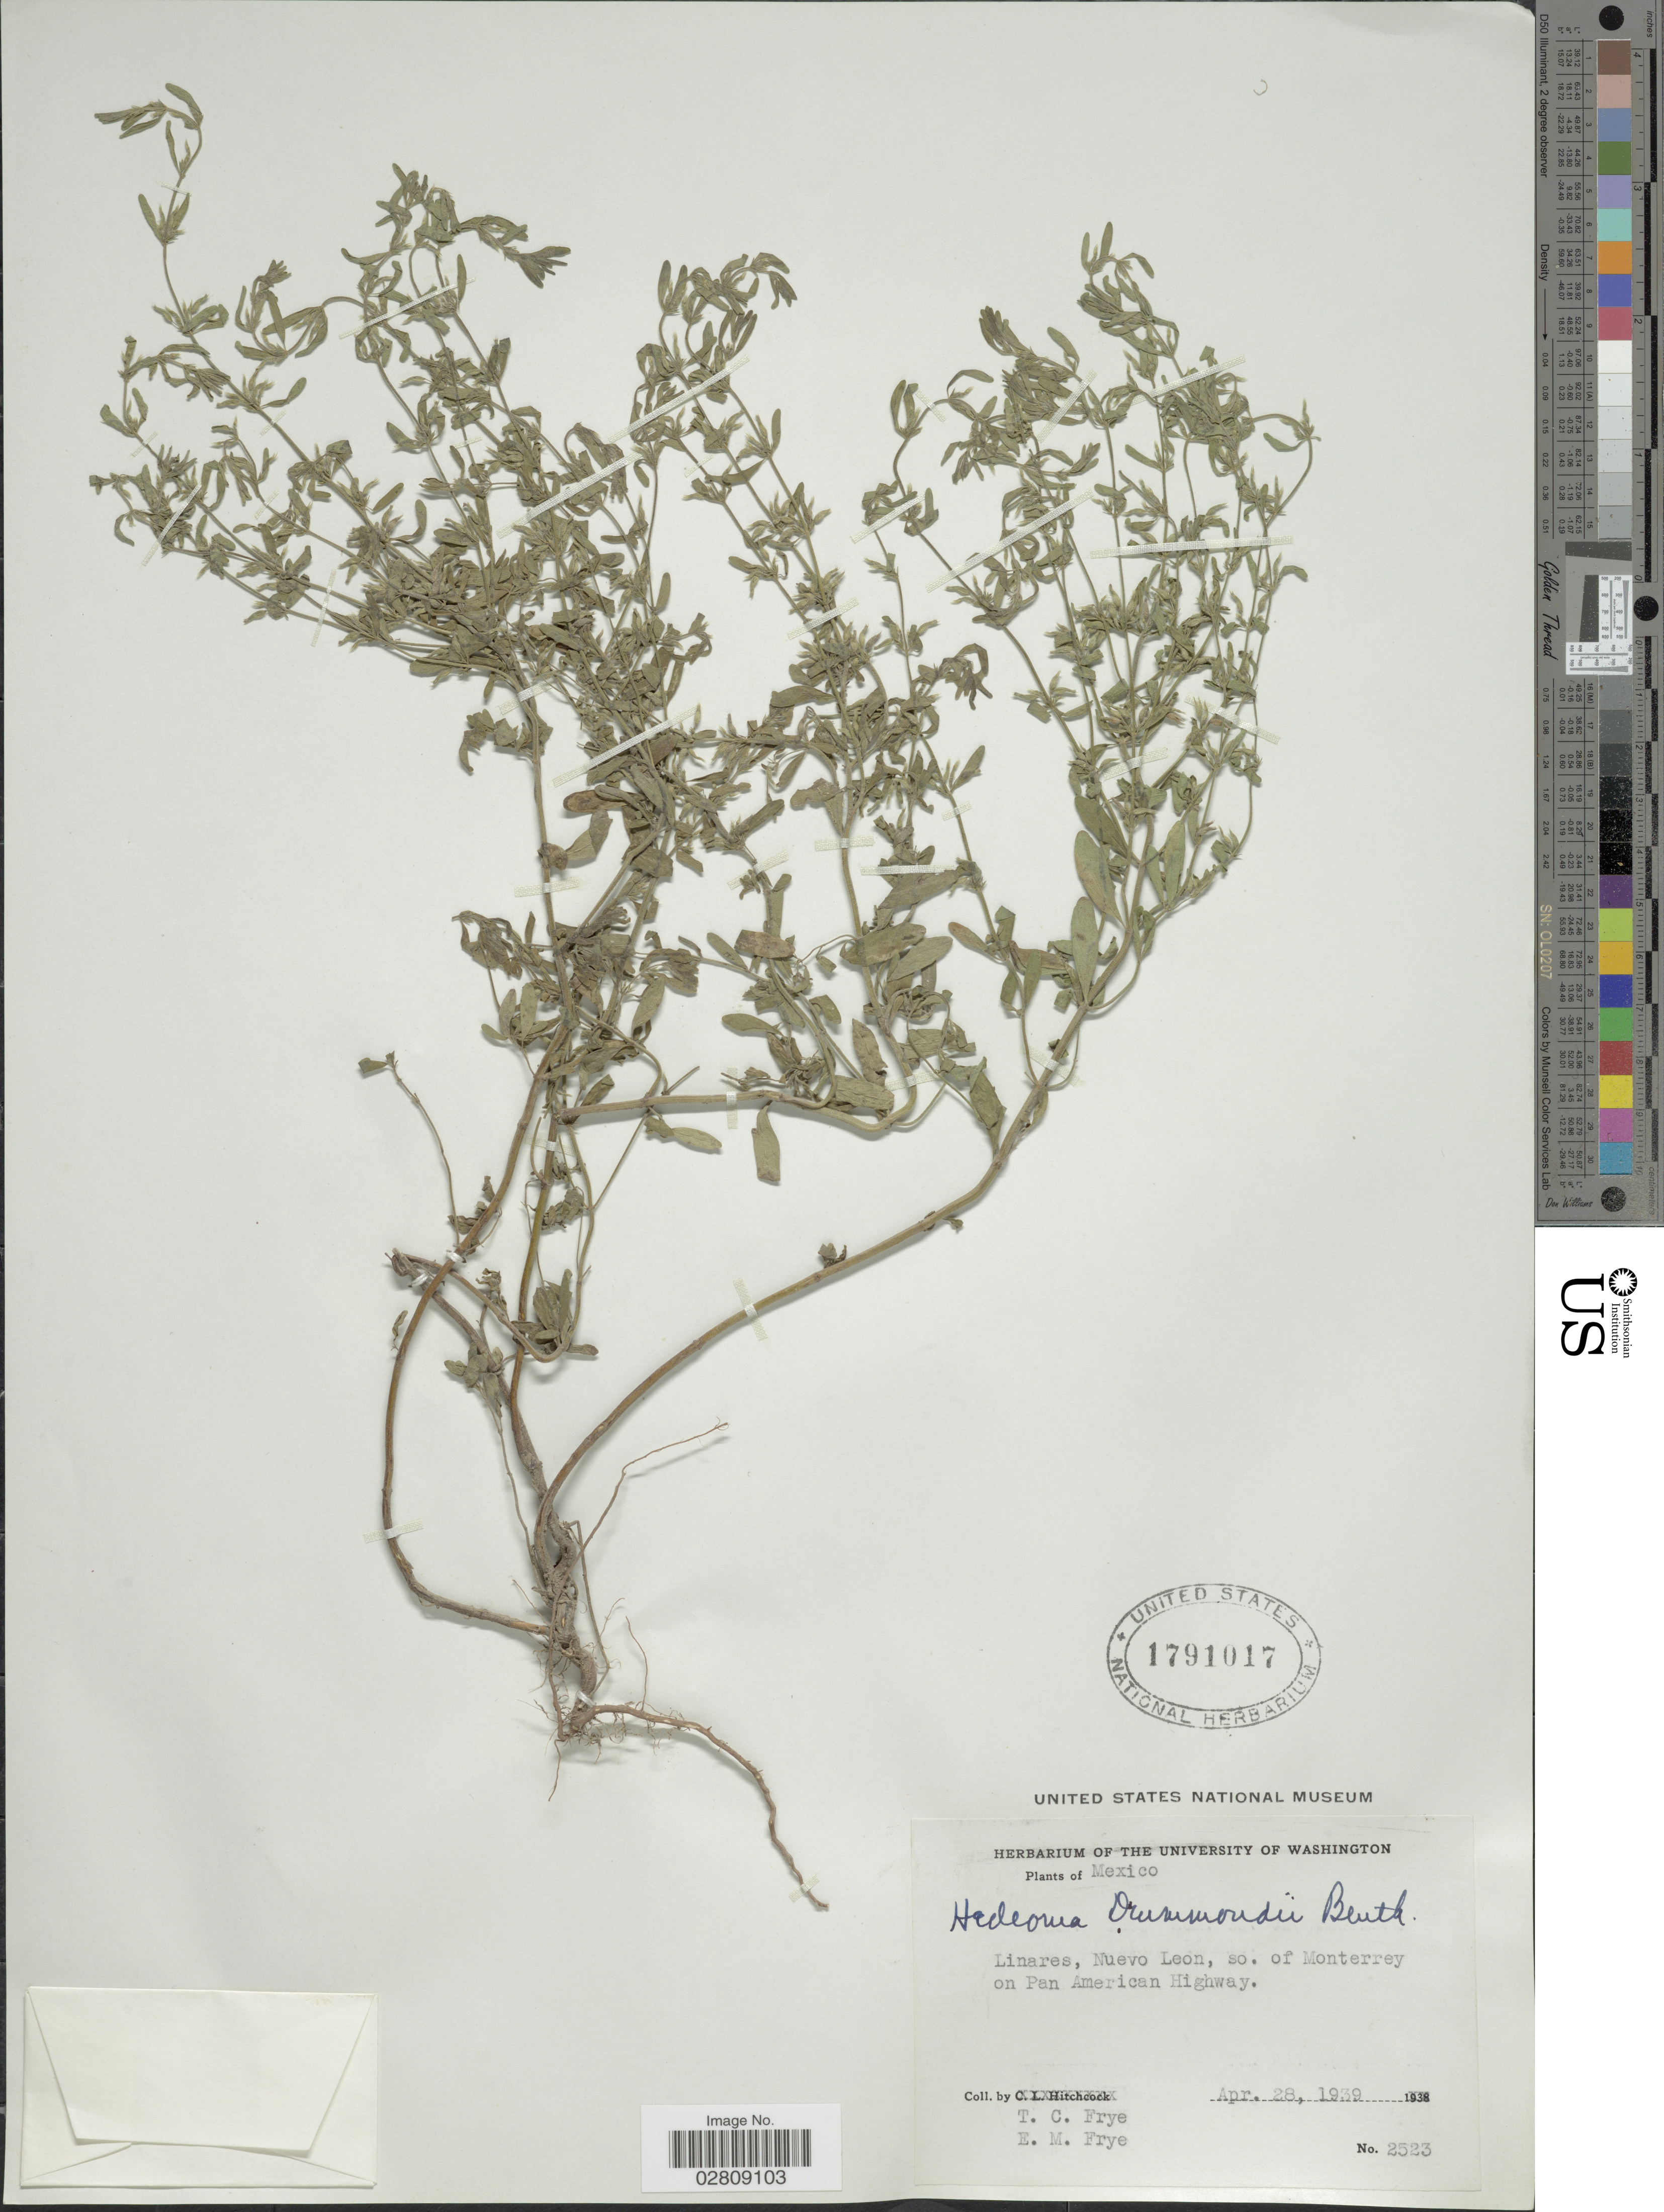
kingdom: Plantae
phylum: Tracheophyta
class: Magnoliopsida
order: Lamiales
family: Lamiaceae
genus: Hedeoma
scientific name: Hedeoma drummondii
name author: Benth.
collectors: T. C. Frye & E. Frye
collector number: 2523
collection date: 1939-04-28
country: Mexico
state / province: Nuevo León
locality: Linares, Nuevo Leon, so. of Monterrey on Pan American Highway.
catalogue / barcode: US 1791017